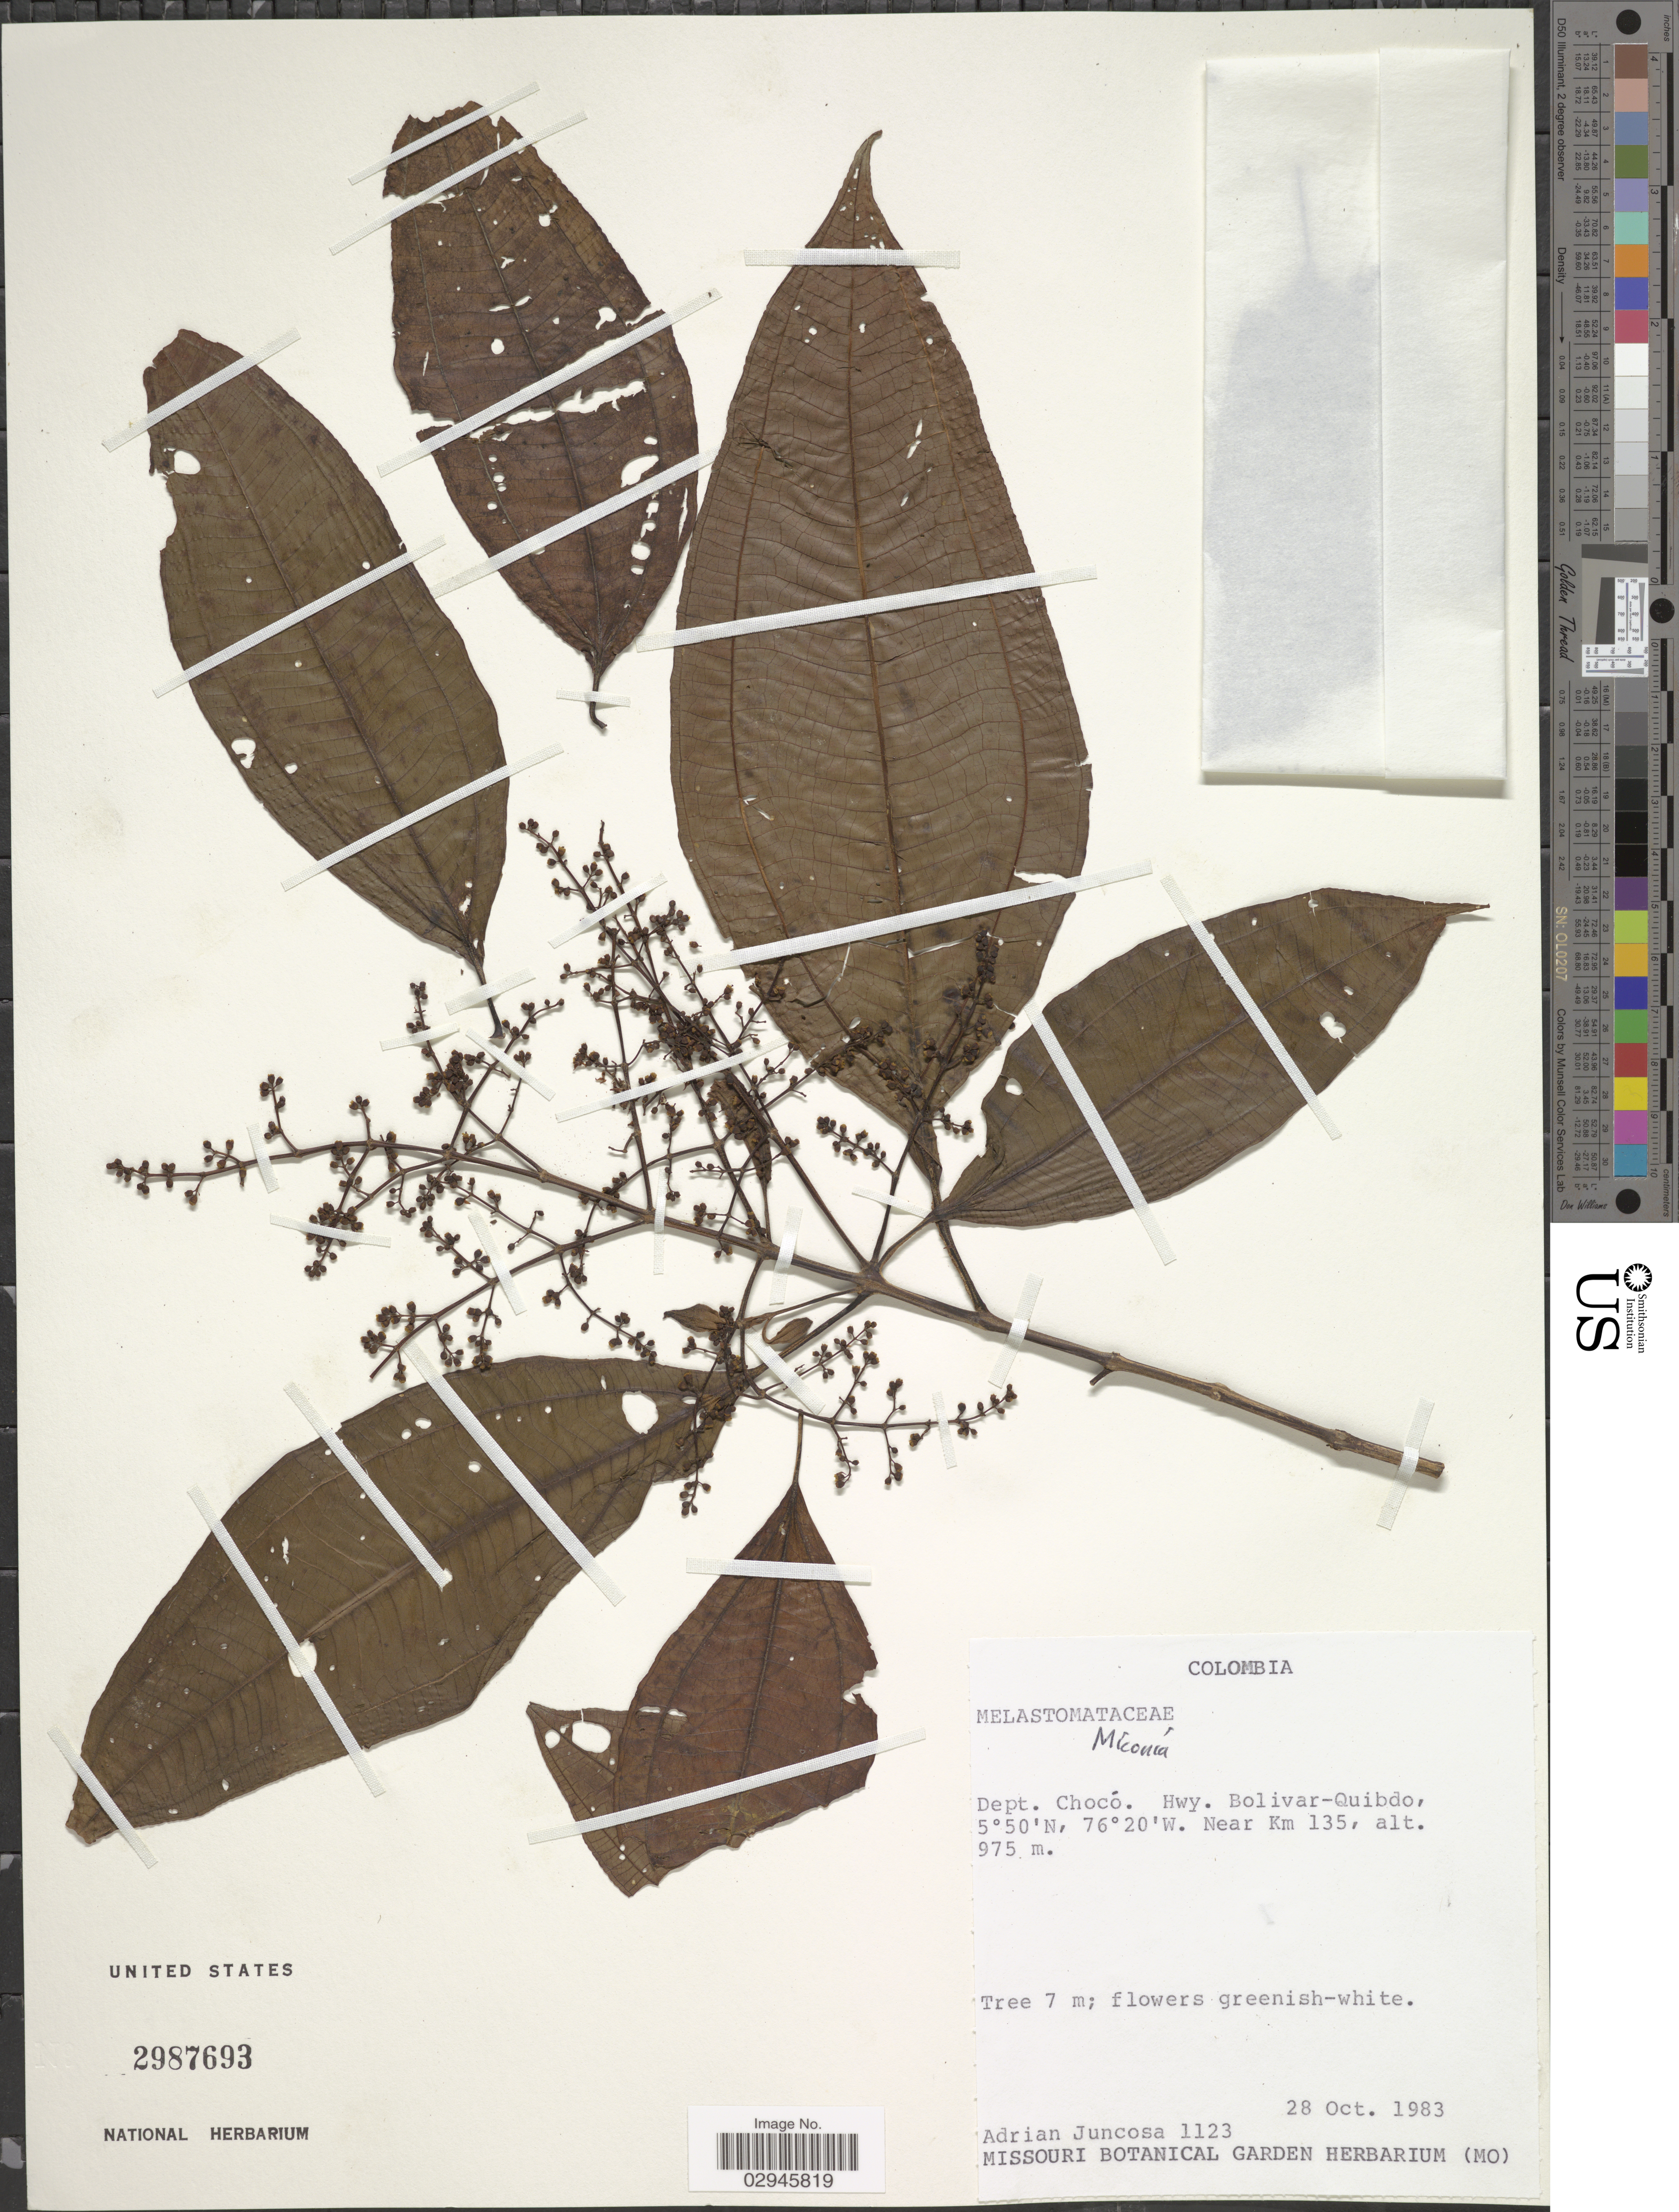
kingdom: Plantae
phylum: Tracheophyta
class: Magnoliopsida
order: Myrtales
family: Melastomataceae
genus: Miconia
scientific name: Miconia sp.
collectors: A. Juncosa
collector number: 1123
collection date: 1983-10-28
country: Colombia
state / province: Chocó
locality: Dept. Chocó. Hwy. Bolivar-Quibdo. Near Km 135.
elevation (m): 975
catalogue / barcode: US 2987693